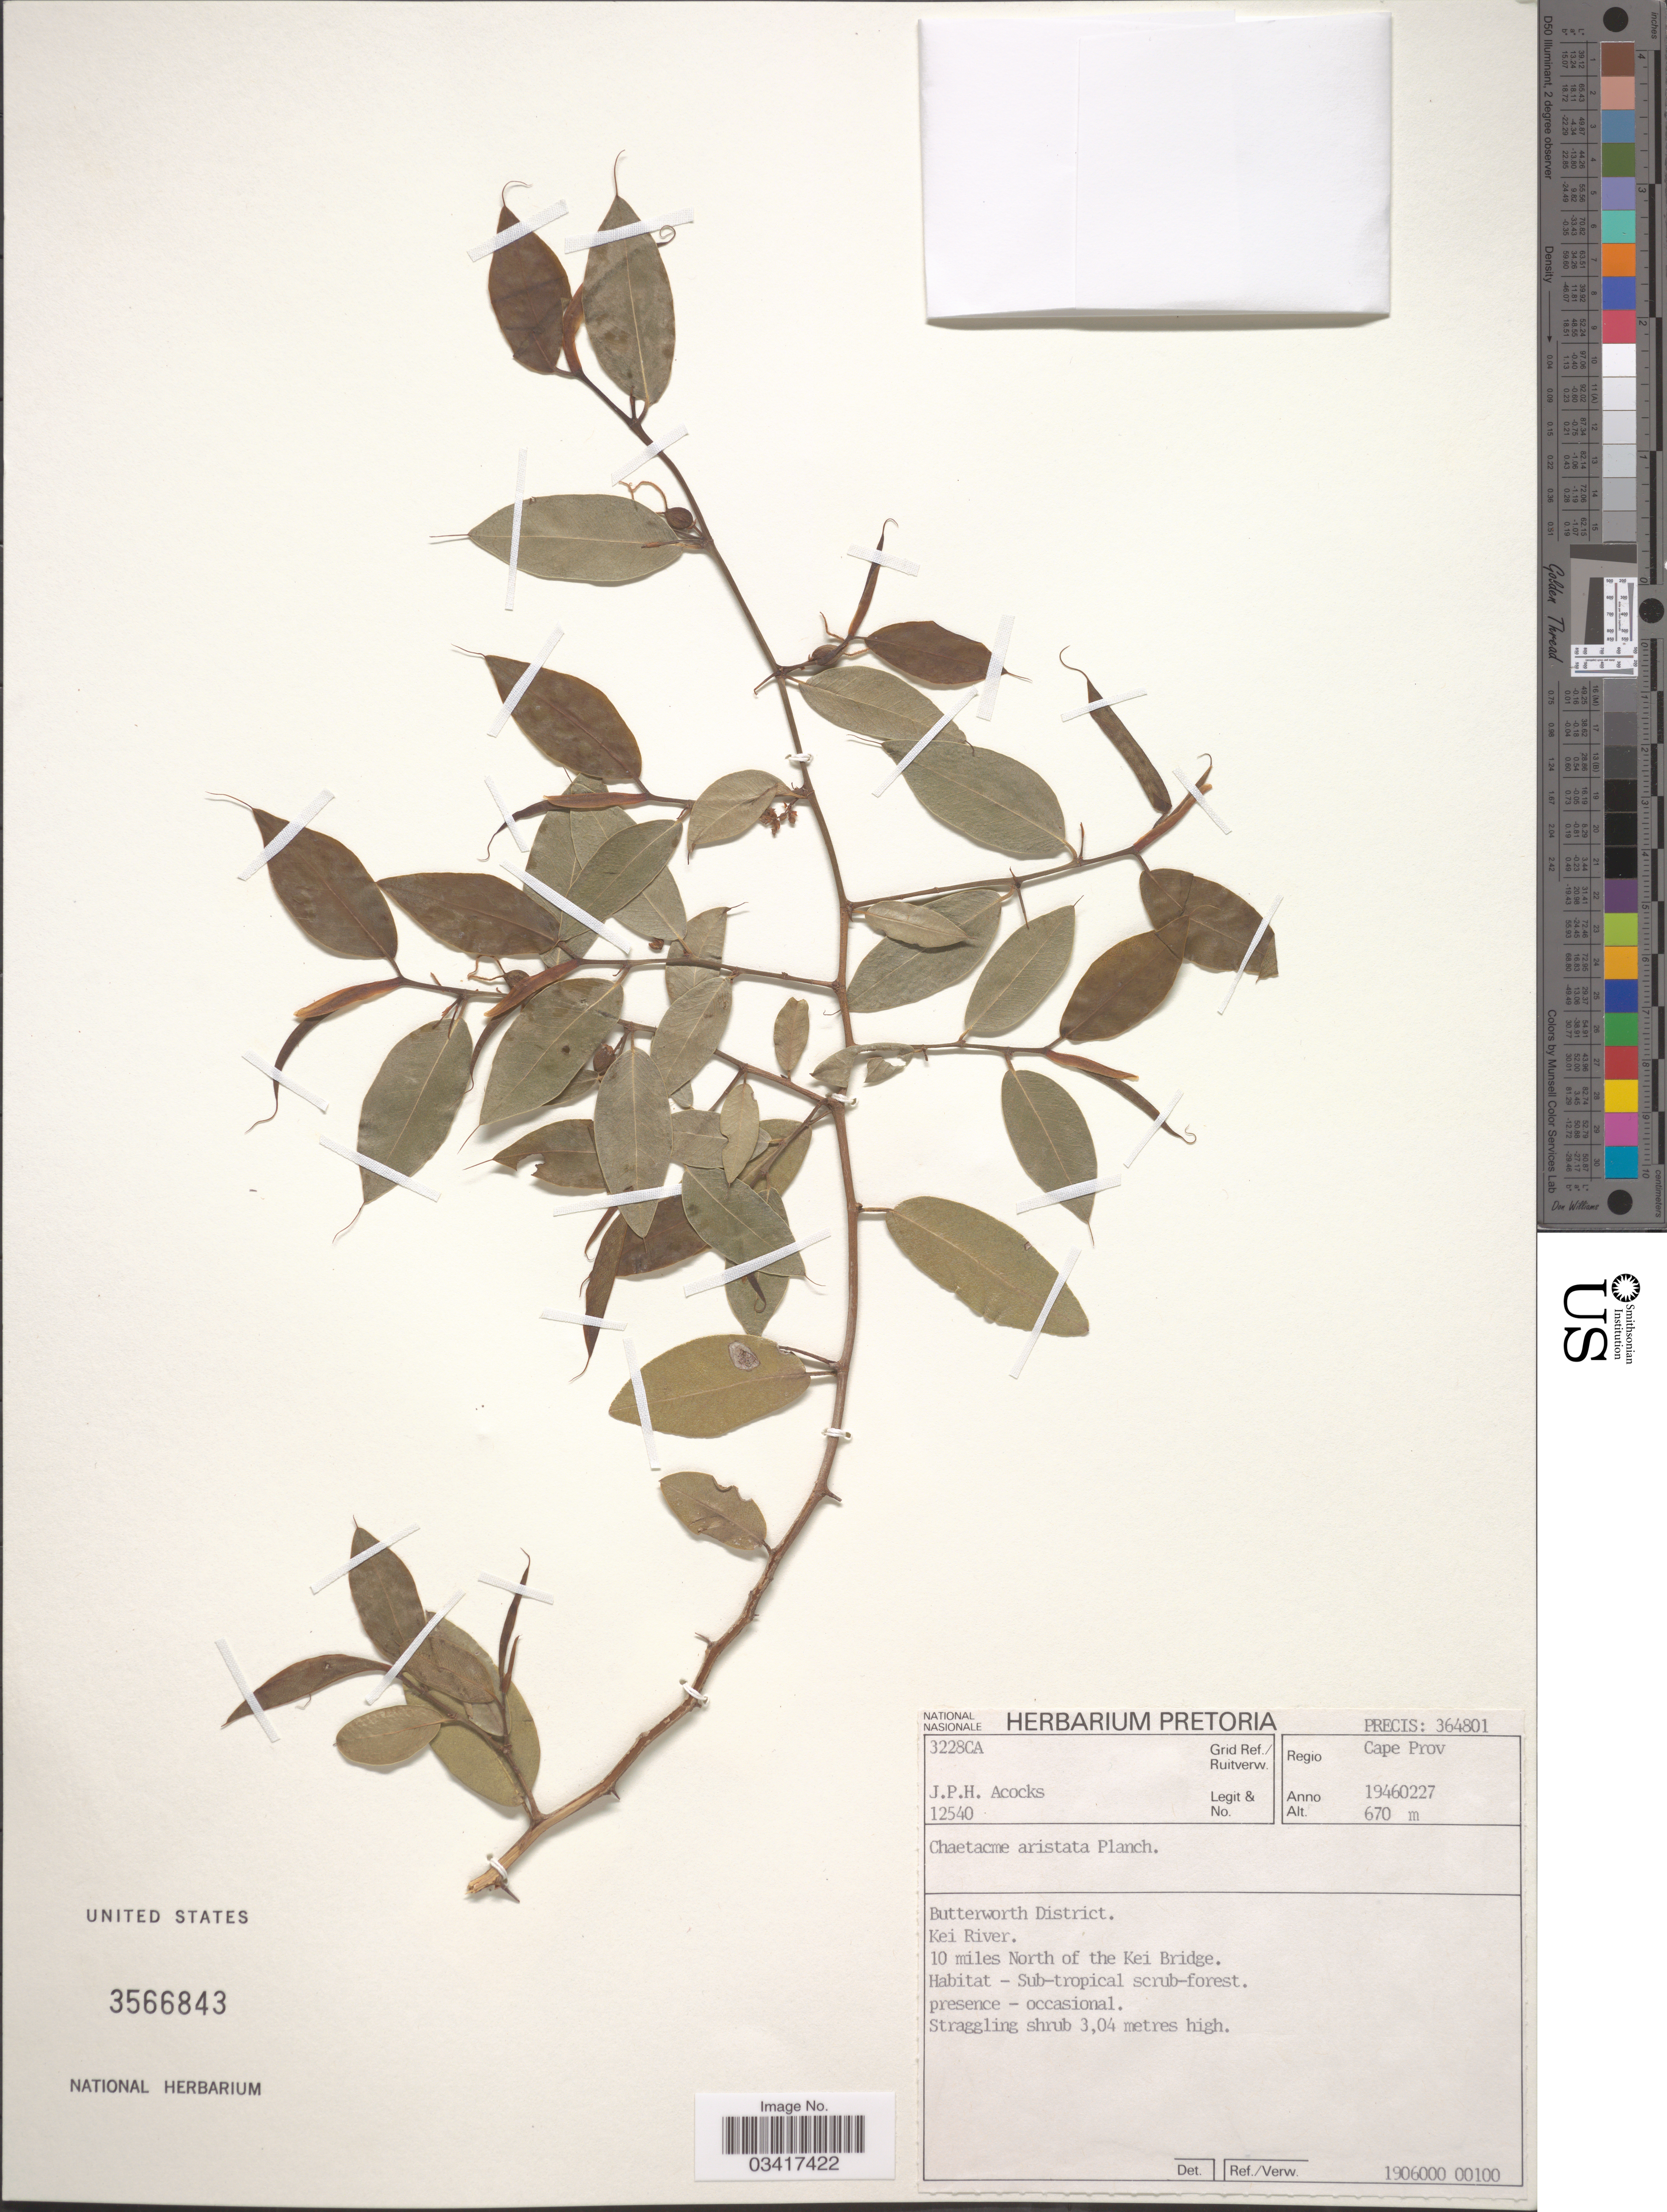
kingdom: Plantae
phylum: Tracheophyta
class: Magnoliopsida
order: Rosales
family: Cannabaceae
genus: Chaetachme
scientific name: Chaetachme aristata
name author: Planch.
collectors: J. P. Acocks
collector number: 12540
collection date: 1946-02-27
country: South Africa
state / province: Eastern Cape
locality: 3228CA Grid Ref./Ruitverw., Regio Cape Prov. Butterworth District. Kei River. 10 miles North of the Kei Bridge.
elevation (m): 670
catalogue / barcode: US 3566843